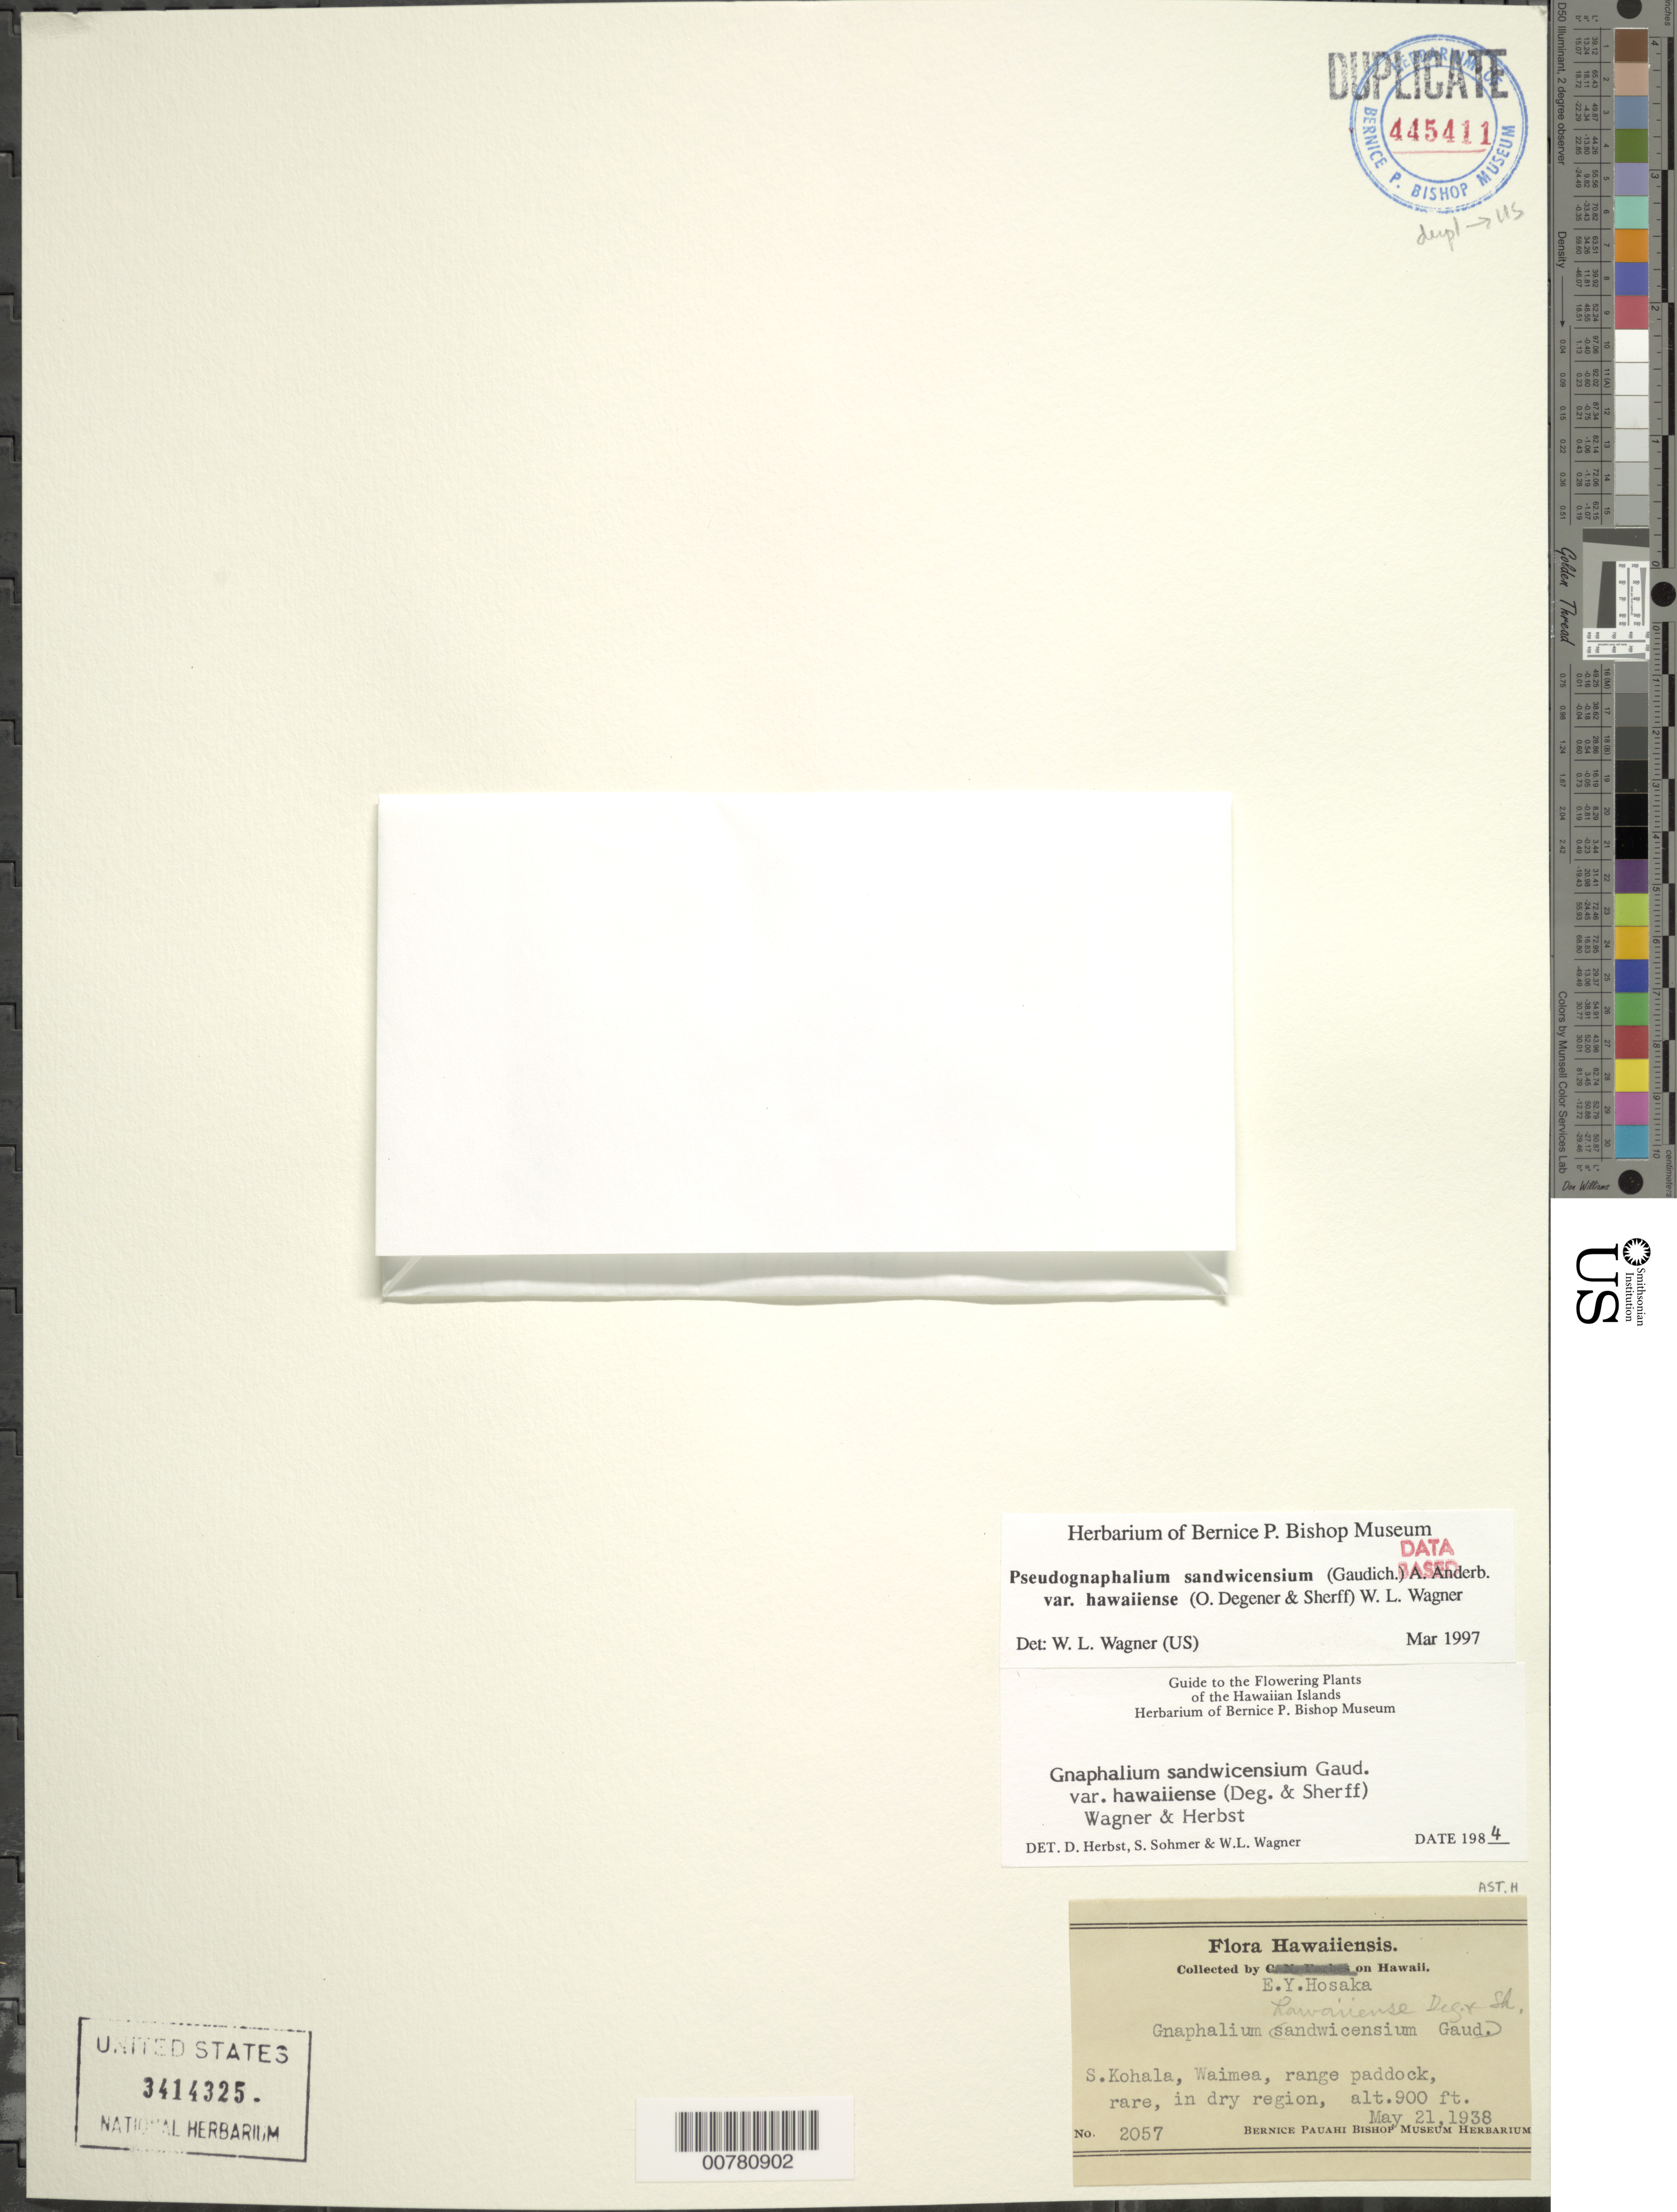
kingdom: Plantae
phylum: Tracheophyta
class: Magnoliopsida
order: Asterales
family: Asteraceae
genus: Pseudognaphalium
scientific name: Pseudognaphalium sandwicensium var. hawaiiense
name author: (O. Deg. & Sherff) O. Deg. & Sherff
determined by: Wagner, W. L., (BOT), Smithsonian Institution - National Museum of Natural History (UNITED STATES)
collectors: E. Y. Hosaka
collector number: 2057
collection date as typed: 21 May 1938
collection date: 1938-05-21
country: United States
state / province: Hawaii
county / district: Hawaii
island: Hawaii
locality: S. Kohala, Waimea, range paddock.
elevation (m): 274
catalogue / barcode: US 3414325